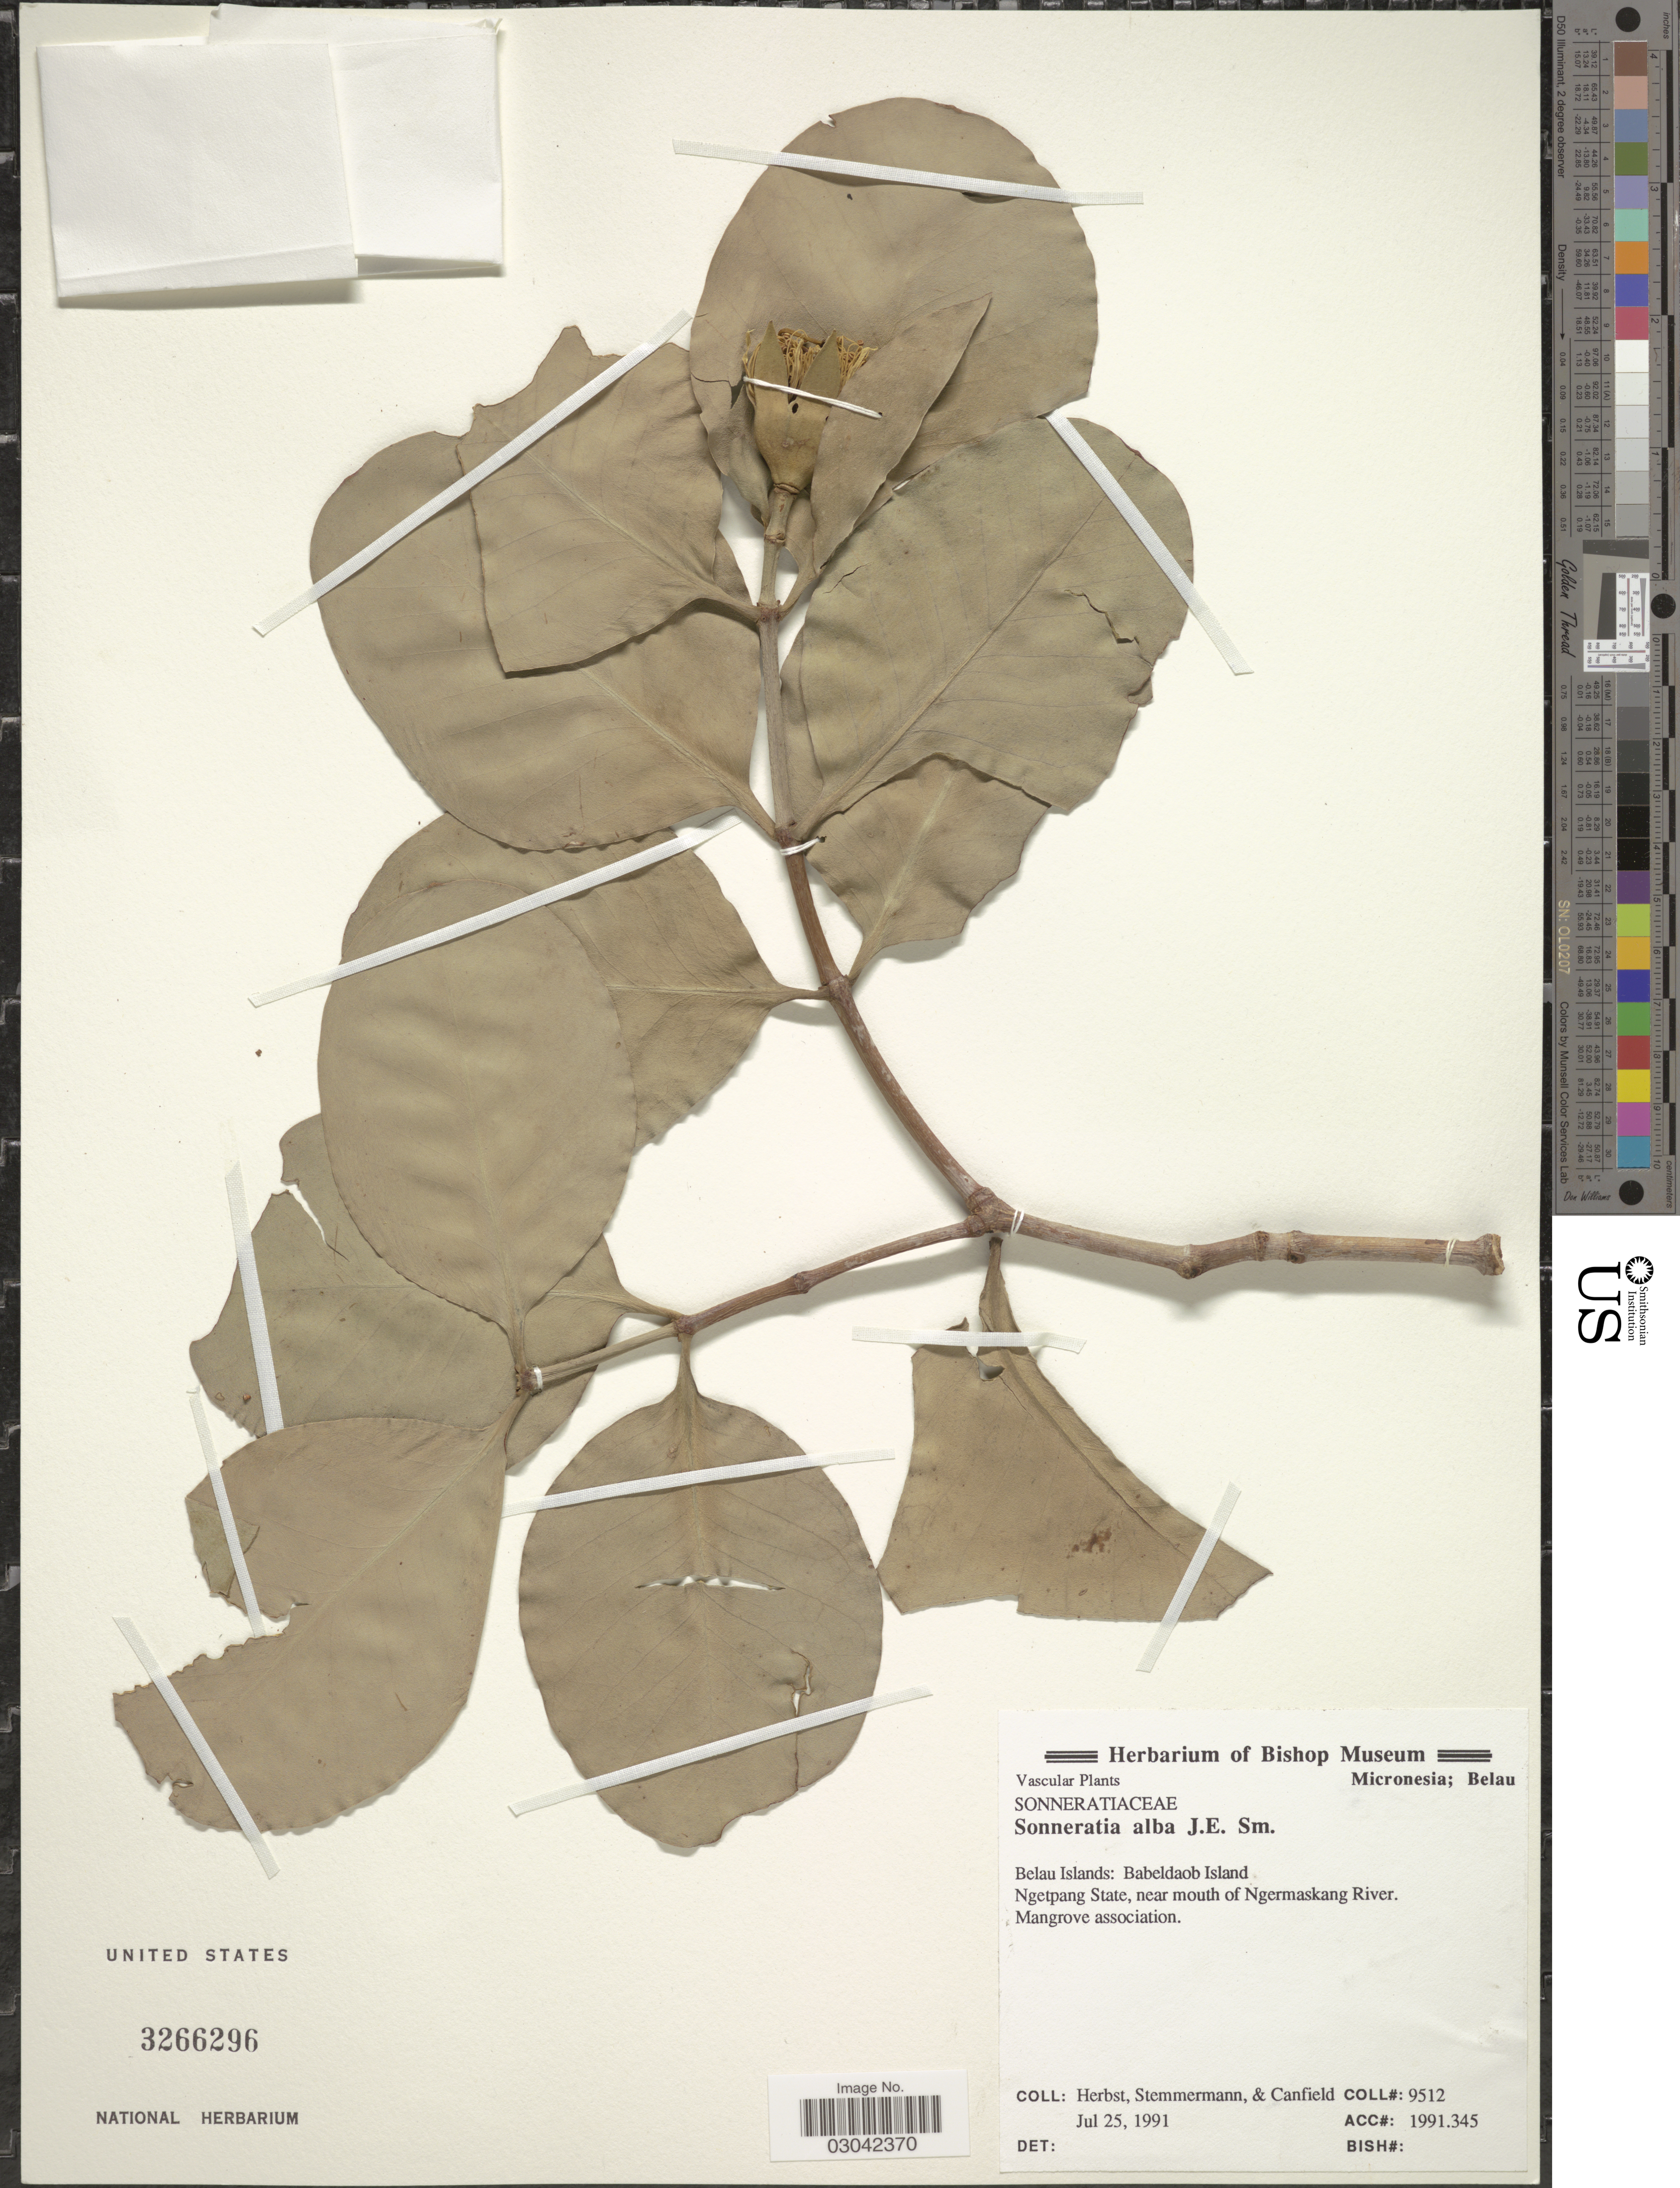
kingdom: Plantae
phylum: Tracheophyta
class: Magnoliopsida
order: Myrtales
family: Lythraceae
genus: Sonneratia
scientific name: Sonneratia alba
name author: Sm.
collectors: -. Herbst, -. Stemmermann & -. Canfield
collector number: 9512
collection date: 1991-07-25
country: Palau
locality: Micronesia. Belau Islands: Babeldaob Island. Ngetpang State, near mouth of Ngermaskang River.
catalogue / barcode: US 3266296